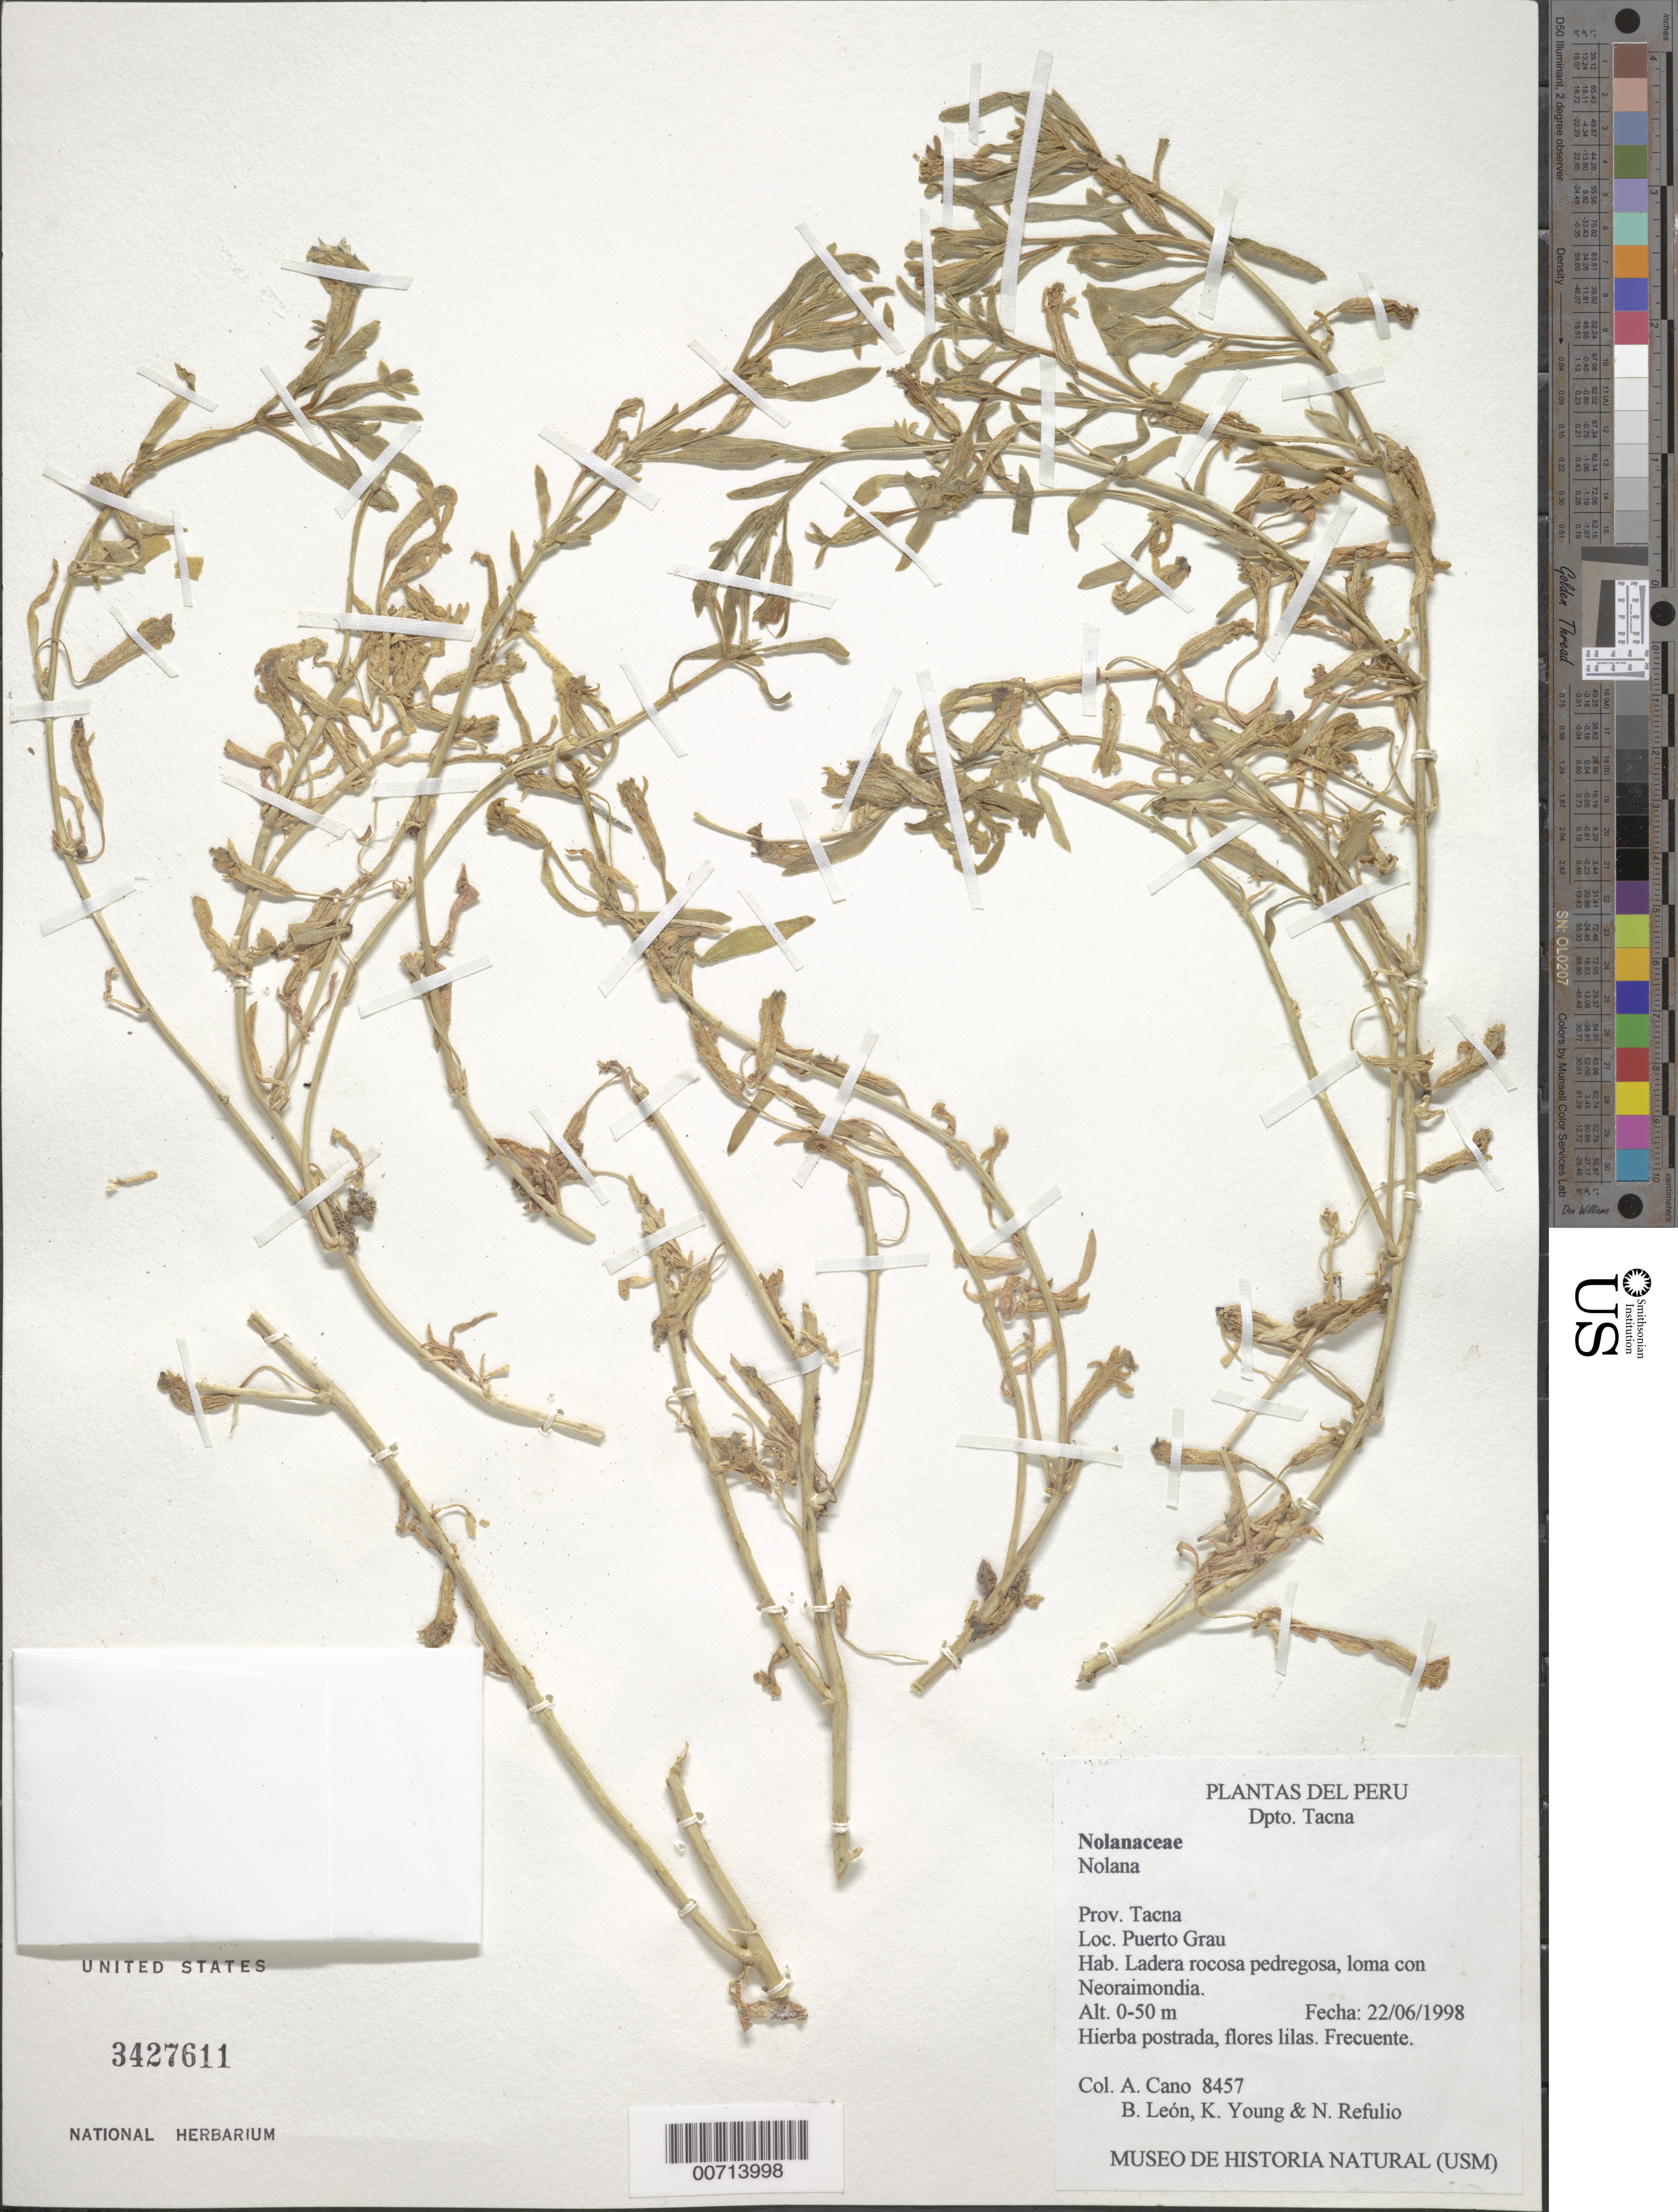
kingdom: Plantae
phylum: Tracheophyta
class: Magnoliopsida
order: Solanales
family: Solanaceae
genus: Nolana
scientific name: Nolana sp.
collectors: A. Cano, B. León, K. Young & N. Refulio-Rodríguez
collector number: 8457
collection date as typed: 22 Jun 1998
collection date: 1998-06-22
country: Peru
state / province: Tacna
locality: Pierto Grau.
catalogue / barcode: US 3427611